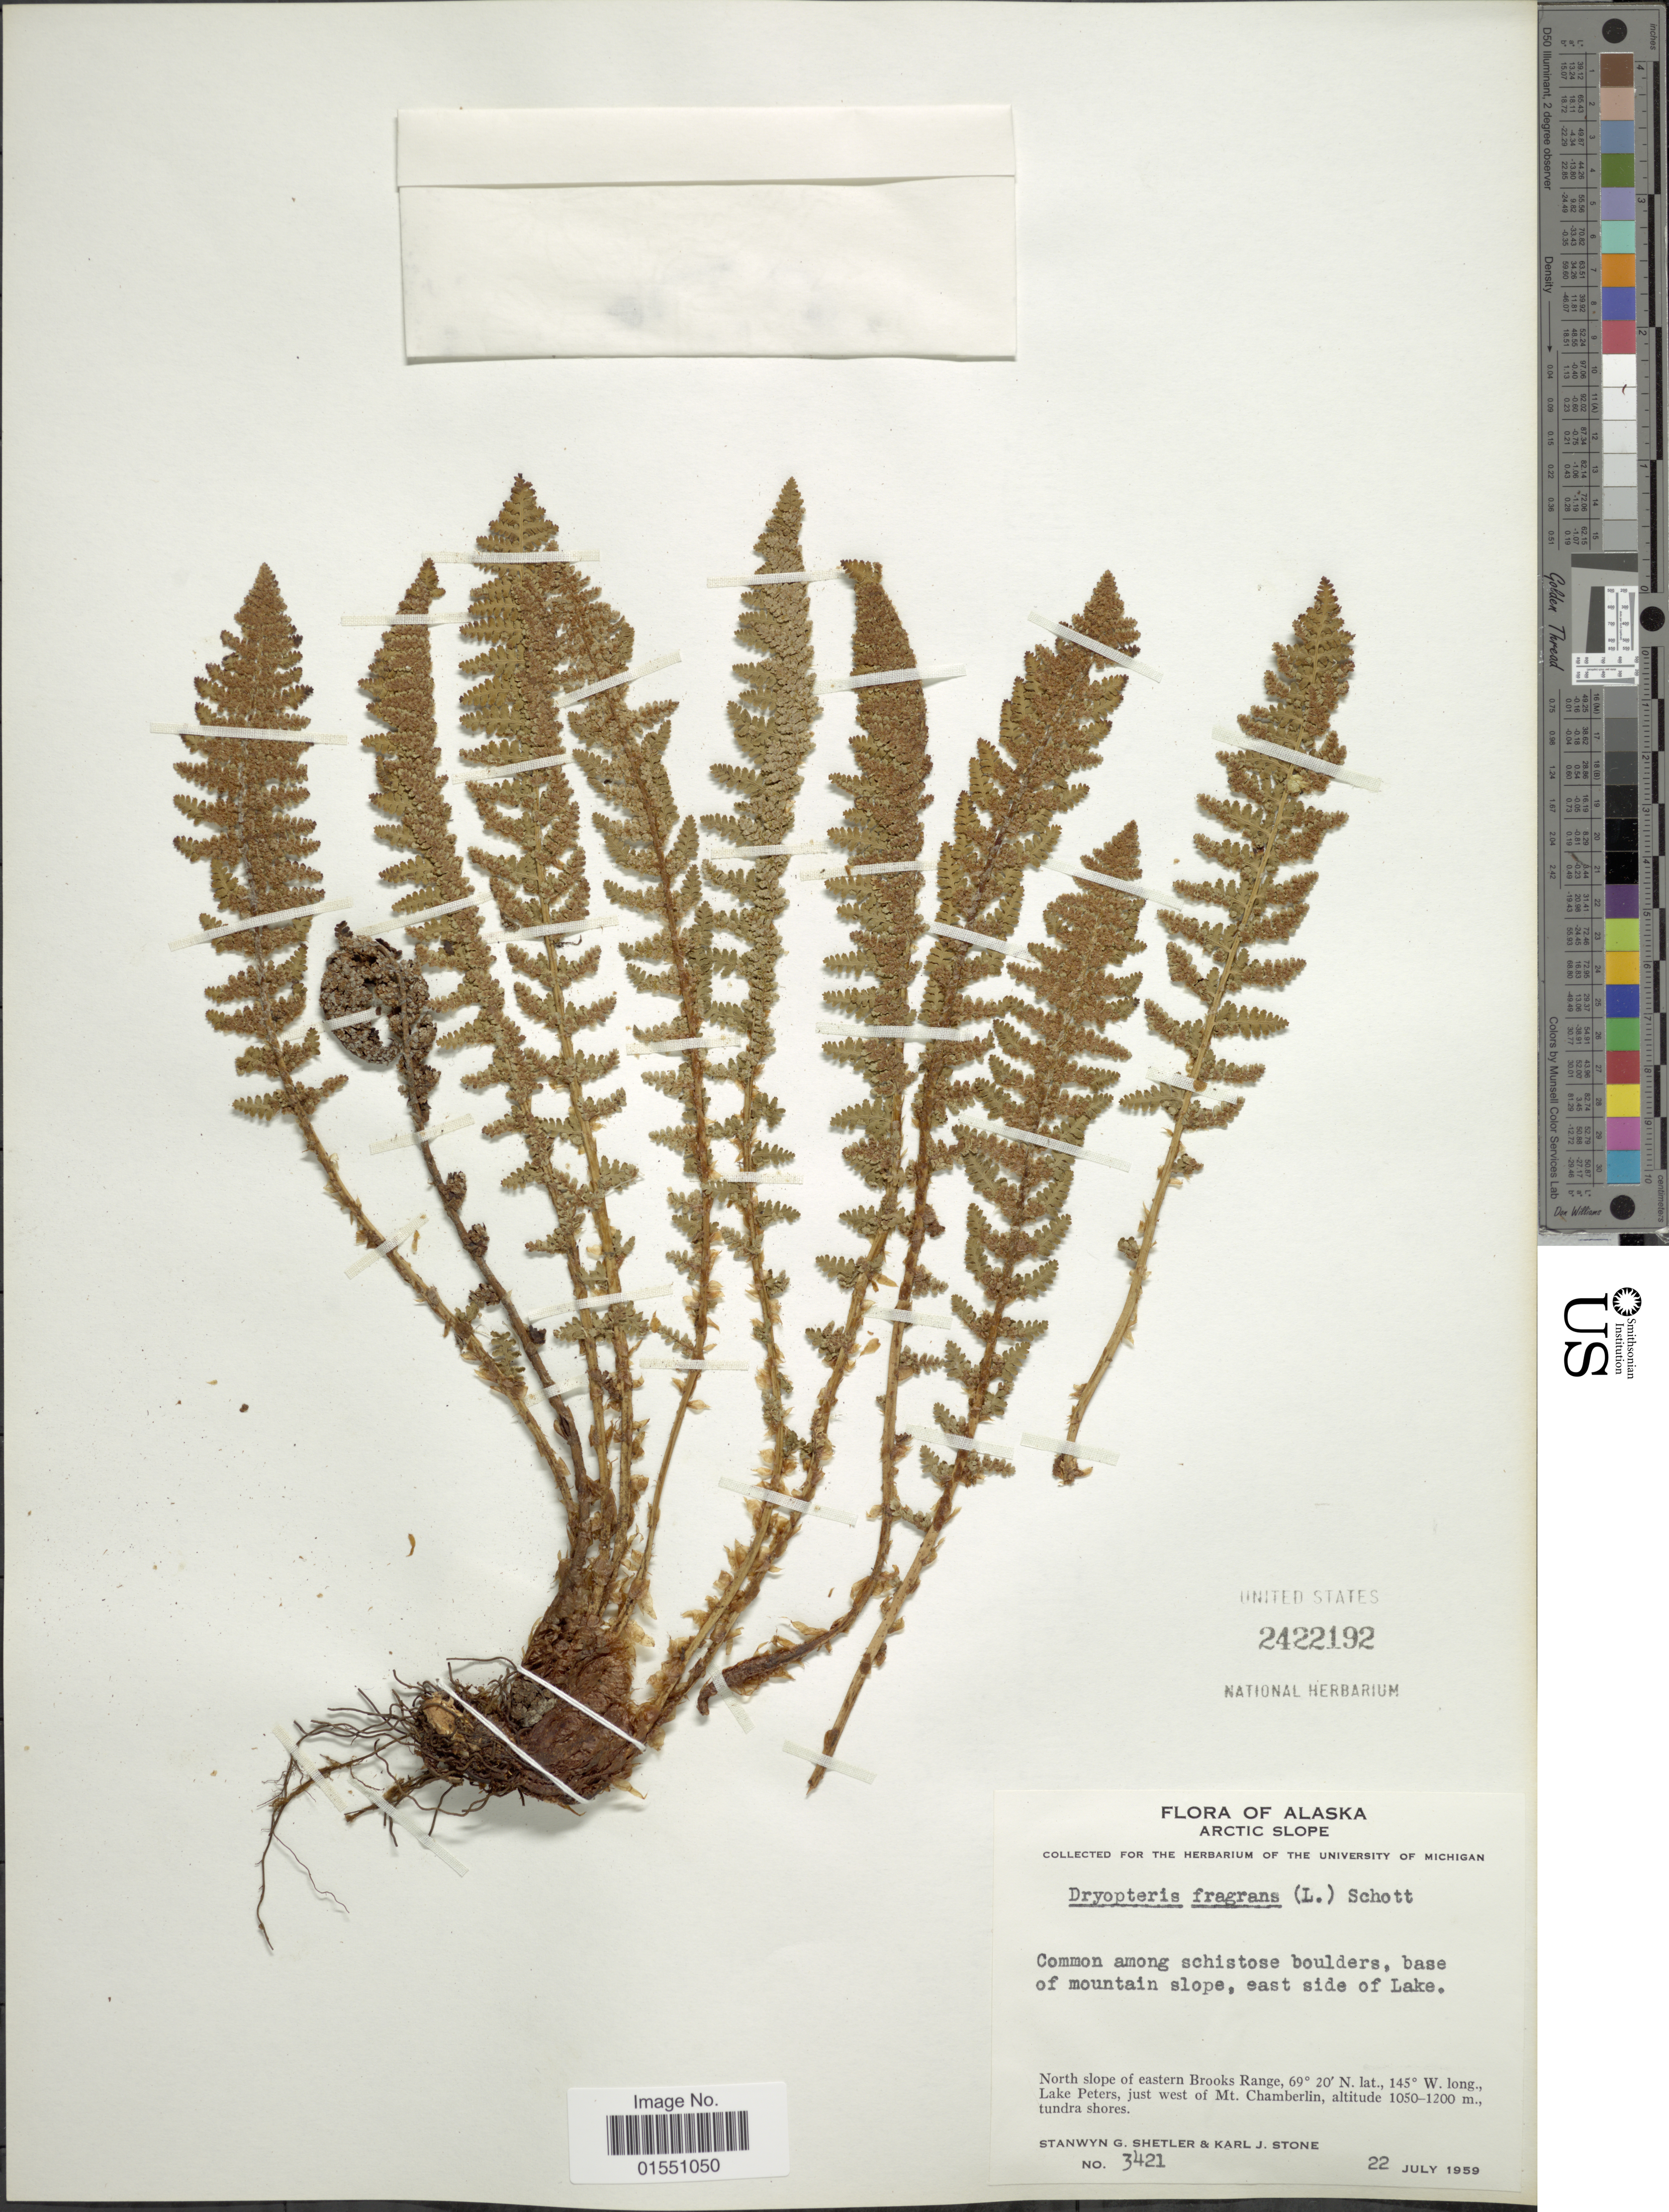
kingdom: Plantae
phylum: Tracheophyta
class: Polypodiopsida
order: Polypodiales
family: Dryopteridaceae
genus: Dryopteris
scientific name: Dryopteris fragrans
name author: (L.) Schott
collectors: S. Shetler & K. J. Stone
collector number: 3421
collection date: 1959-07-22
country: United States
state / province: Alaska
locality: Arctic Slope. North slope of eastern Brooks Range. Lake Peters, just west of Mt. Chamberlin, tundra shores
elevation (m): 1050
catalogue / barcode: US 2422192